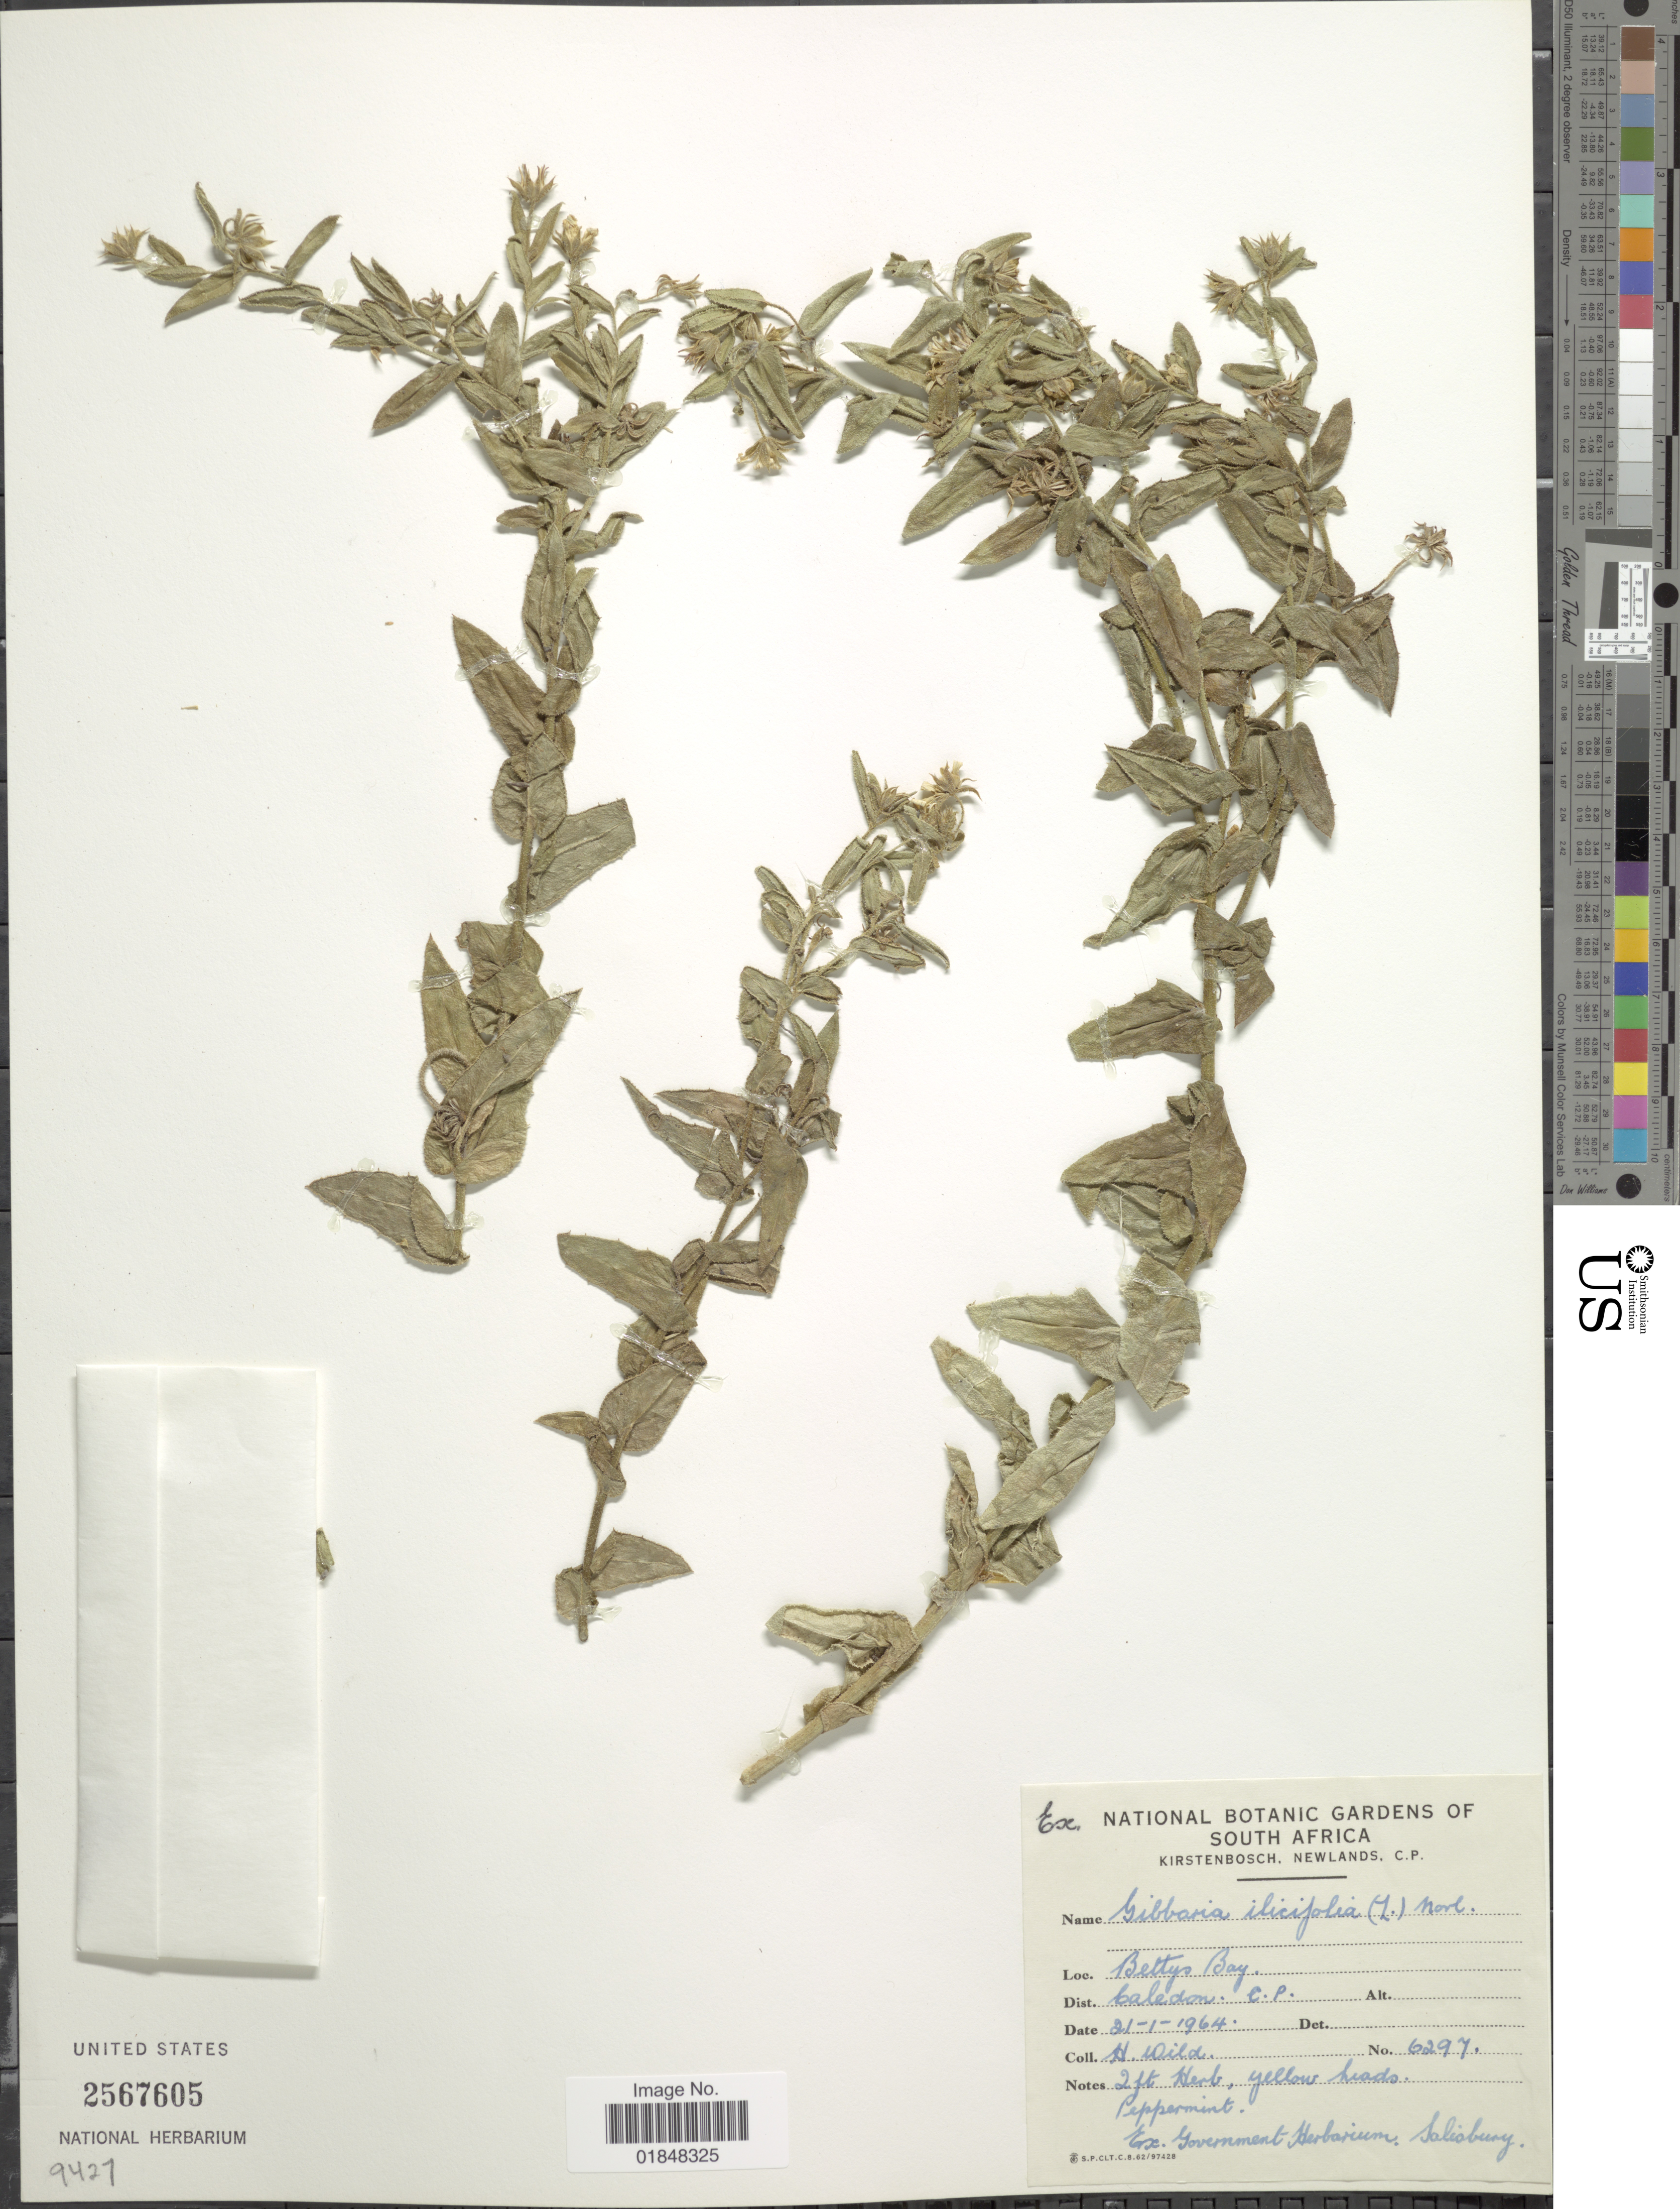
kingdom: Plantae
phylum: Tracheophyta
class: Magnoliopsida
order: Asterales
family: Asteraceae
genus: Nephrotheca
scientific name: Nephrotheca ilicifolia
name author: (L.) B. Nord. & Källersjö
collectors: H. Wild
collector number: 6297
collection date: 1964-01-21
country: South Africa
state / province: Western Cape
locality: Bettys Bay, Dist. Caledon C.P.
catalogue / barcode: US 2567605